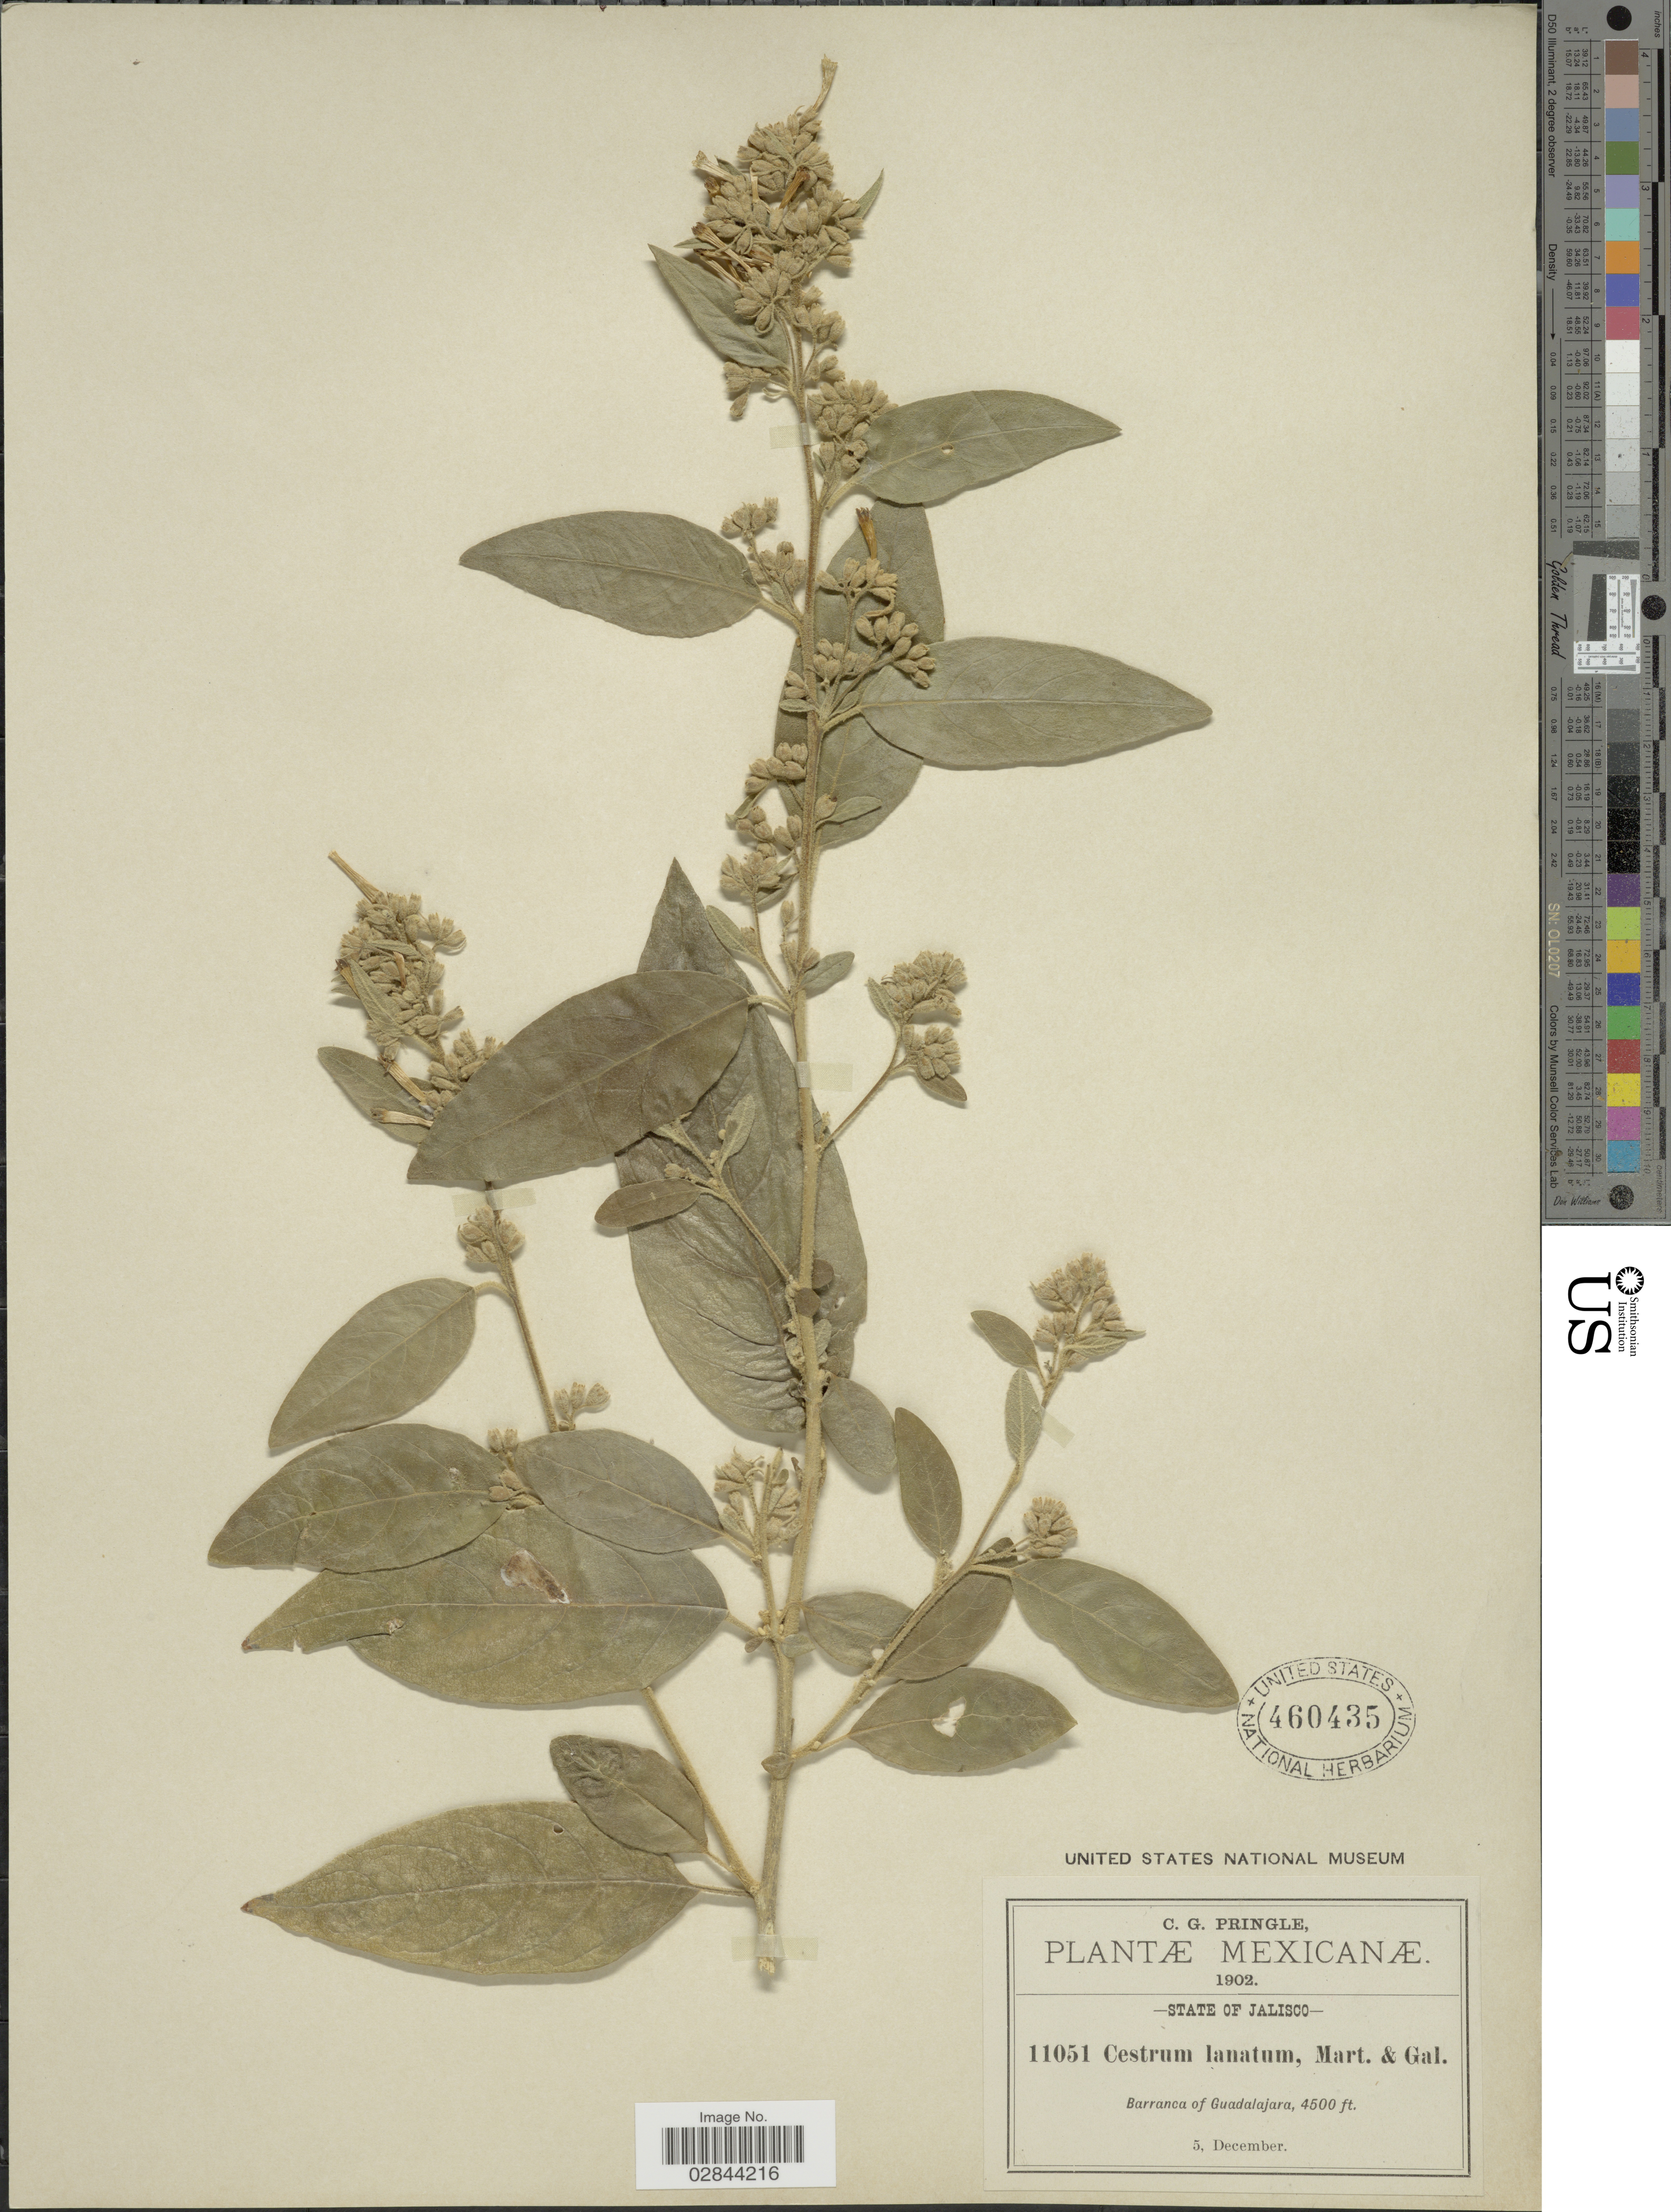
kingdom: Plantae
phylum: Tracheophyta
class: Magnoliopsida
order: Solanales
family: Solanaceae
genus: Cestrum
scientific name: Cestrum tomentosum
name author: L. f.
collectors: C. G. Pringle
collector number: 11051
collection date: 1902-12-05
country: Mexico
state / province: Jalisco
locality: Barranca of Guadalajara.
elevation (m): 1372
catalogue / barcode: US 460435